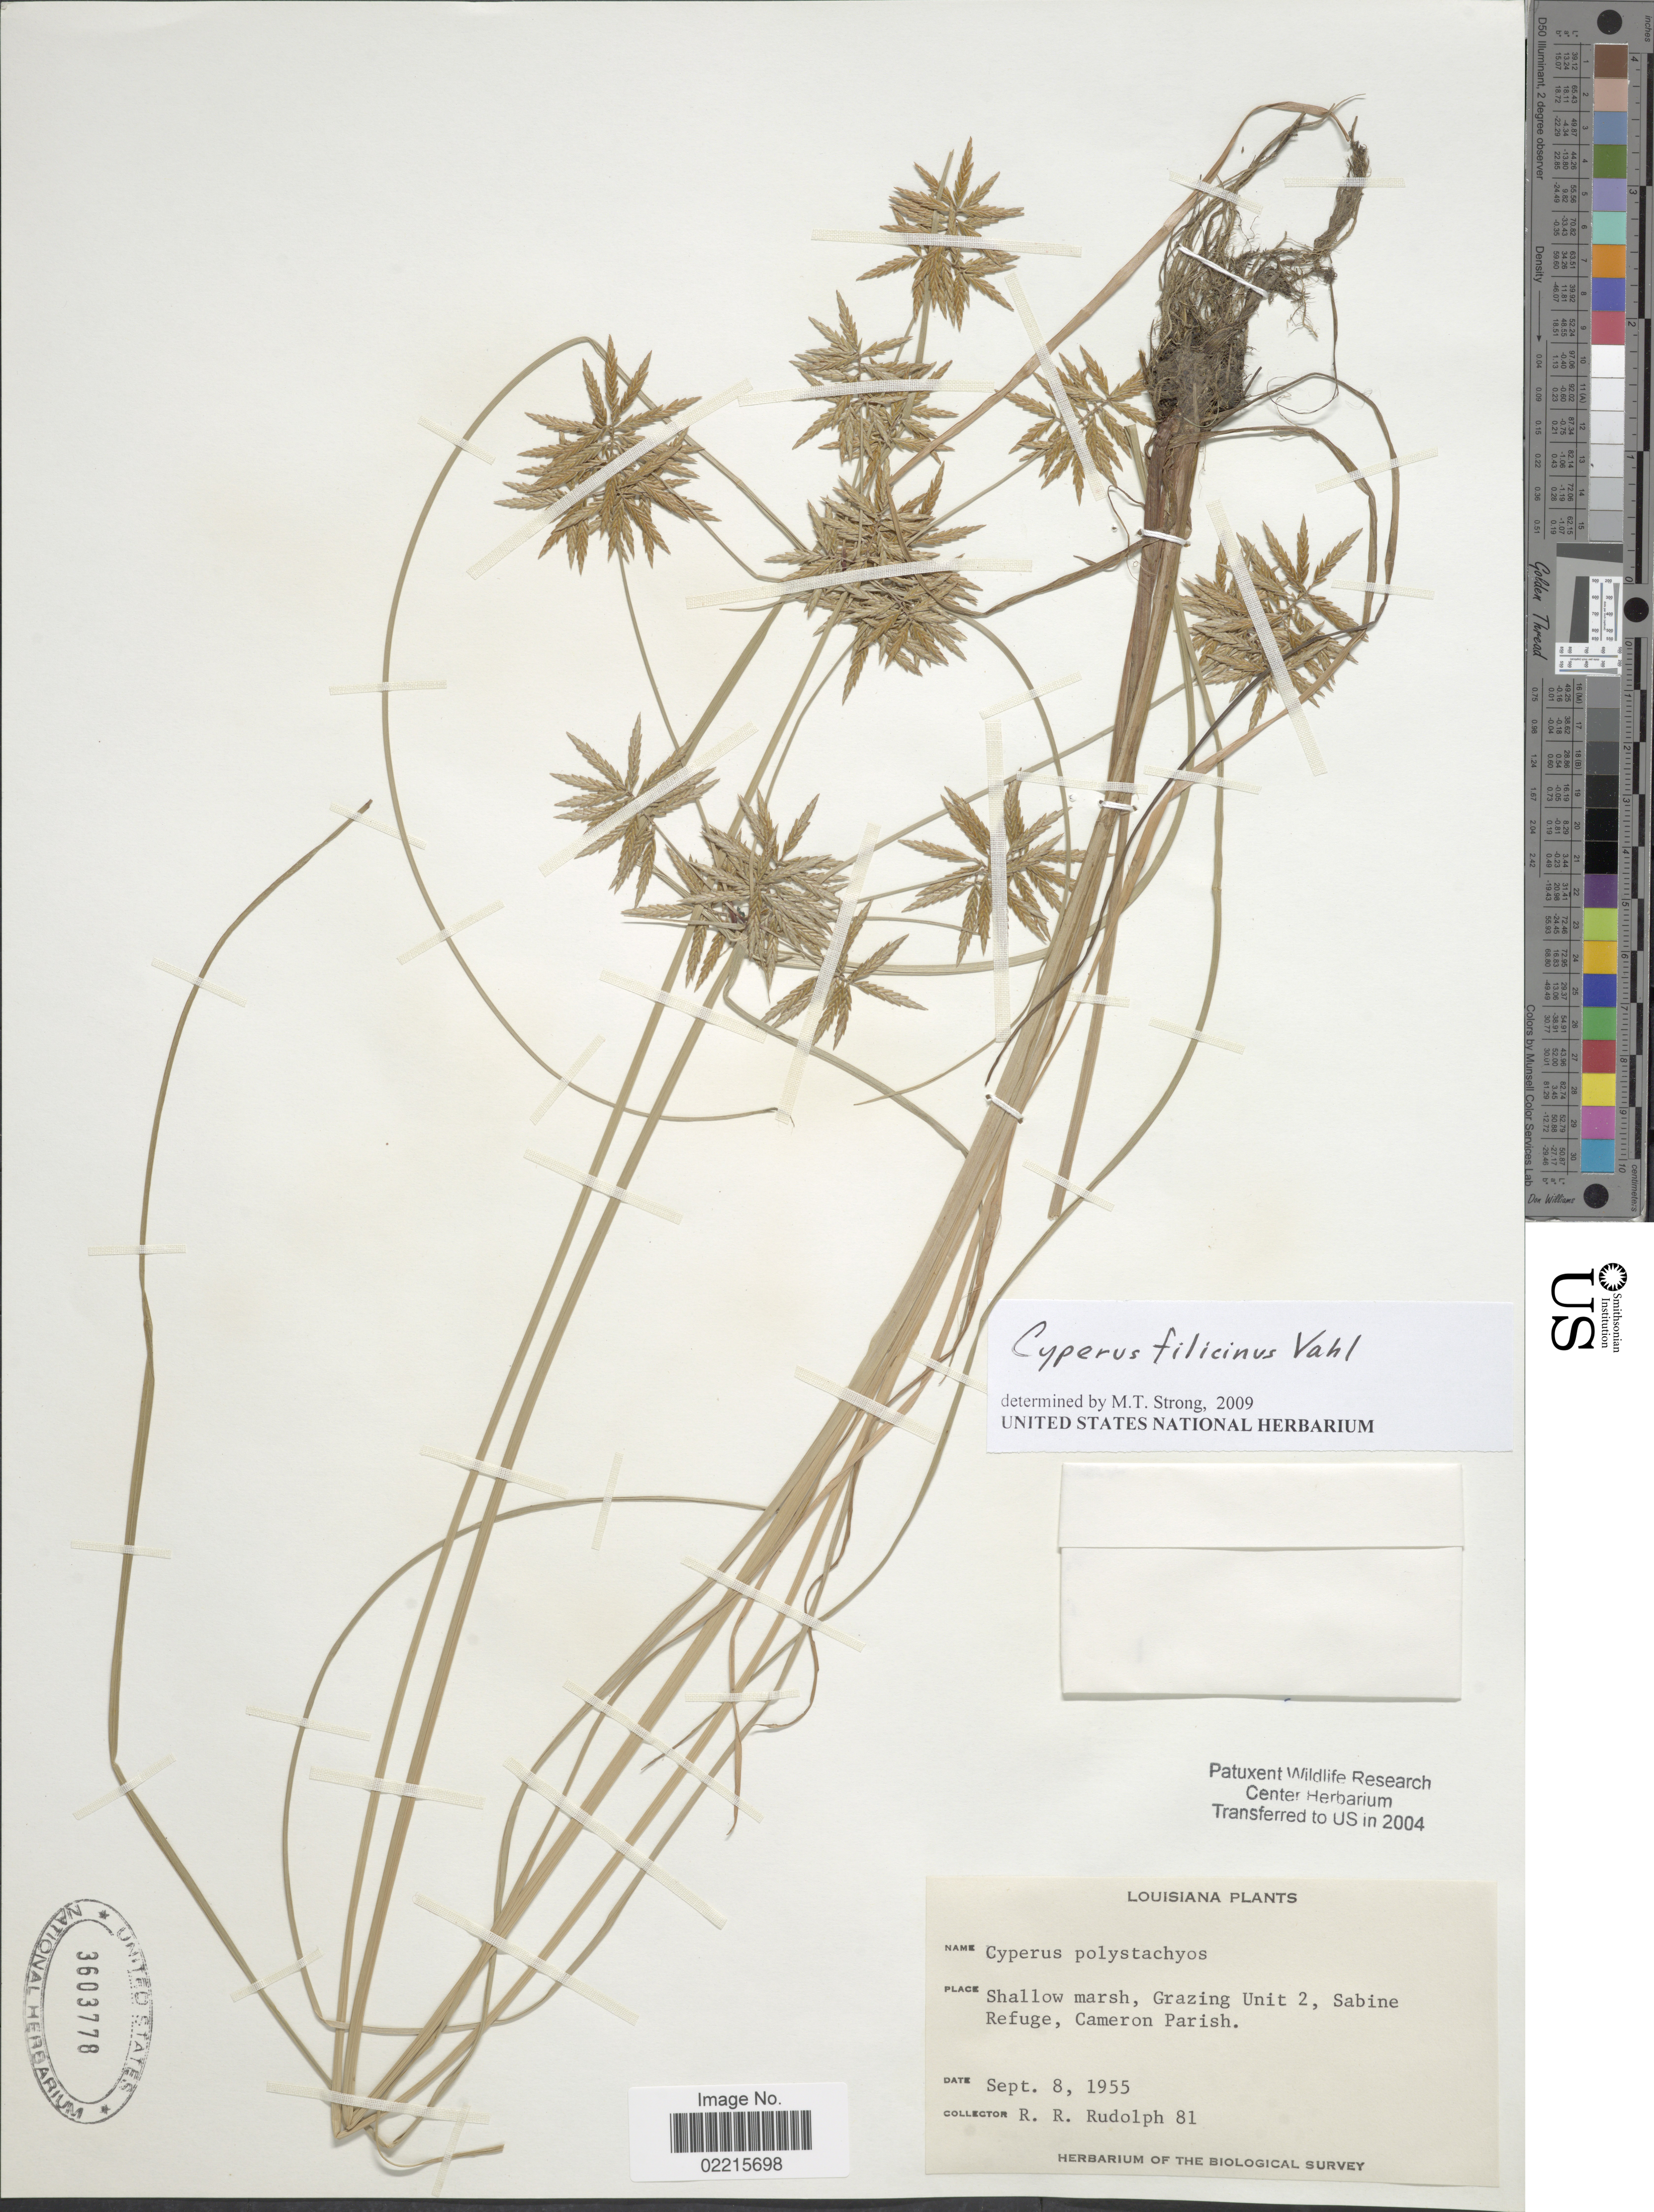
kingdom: Plantae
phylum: Tracheophyta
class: Liliopsida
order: Poales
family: Cyperaceae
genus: Cyperus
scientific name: Cyperus filicinus Vahl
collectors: R. Rudolph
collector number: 81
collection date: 1955-09-08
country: United States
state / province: Louisiana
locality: Grazing Unit 2, Sabine Refuge, Cameron Parish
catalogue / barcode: US 3603778